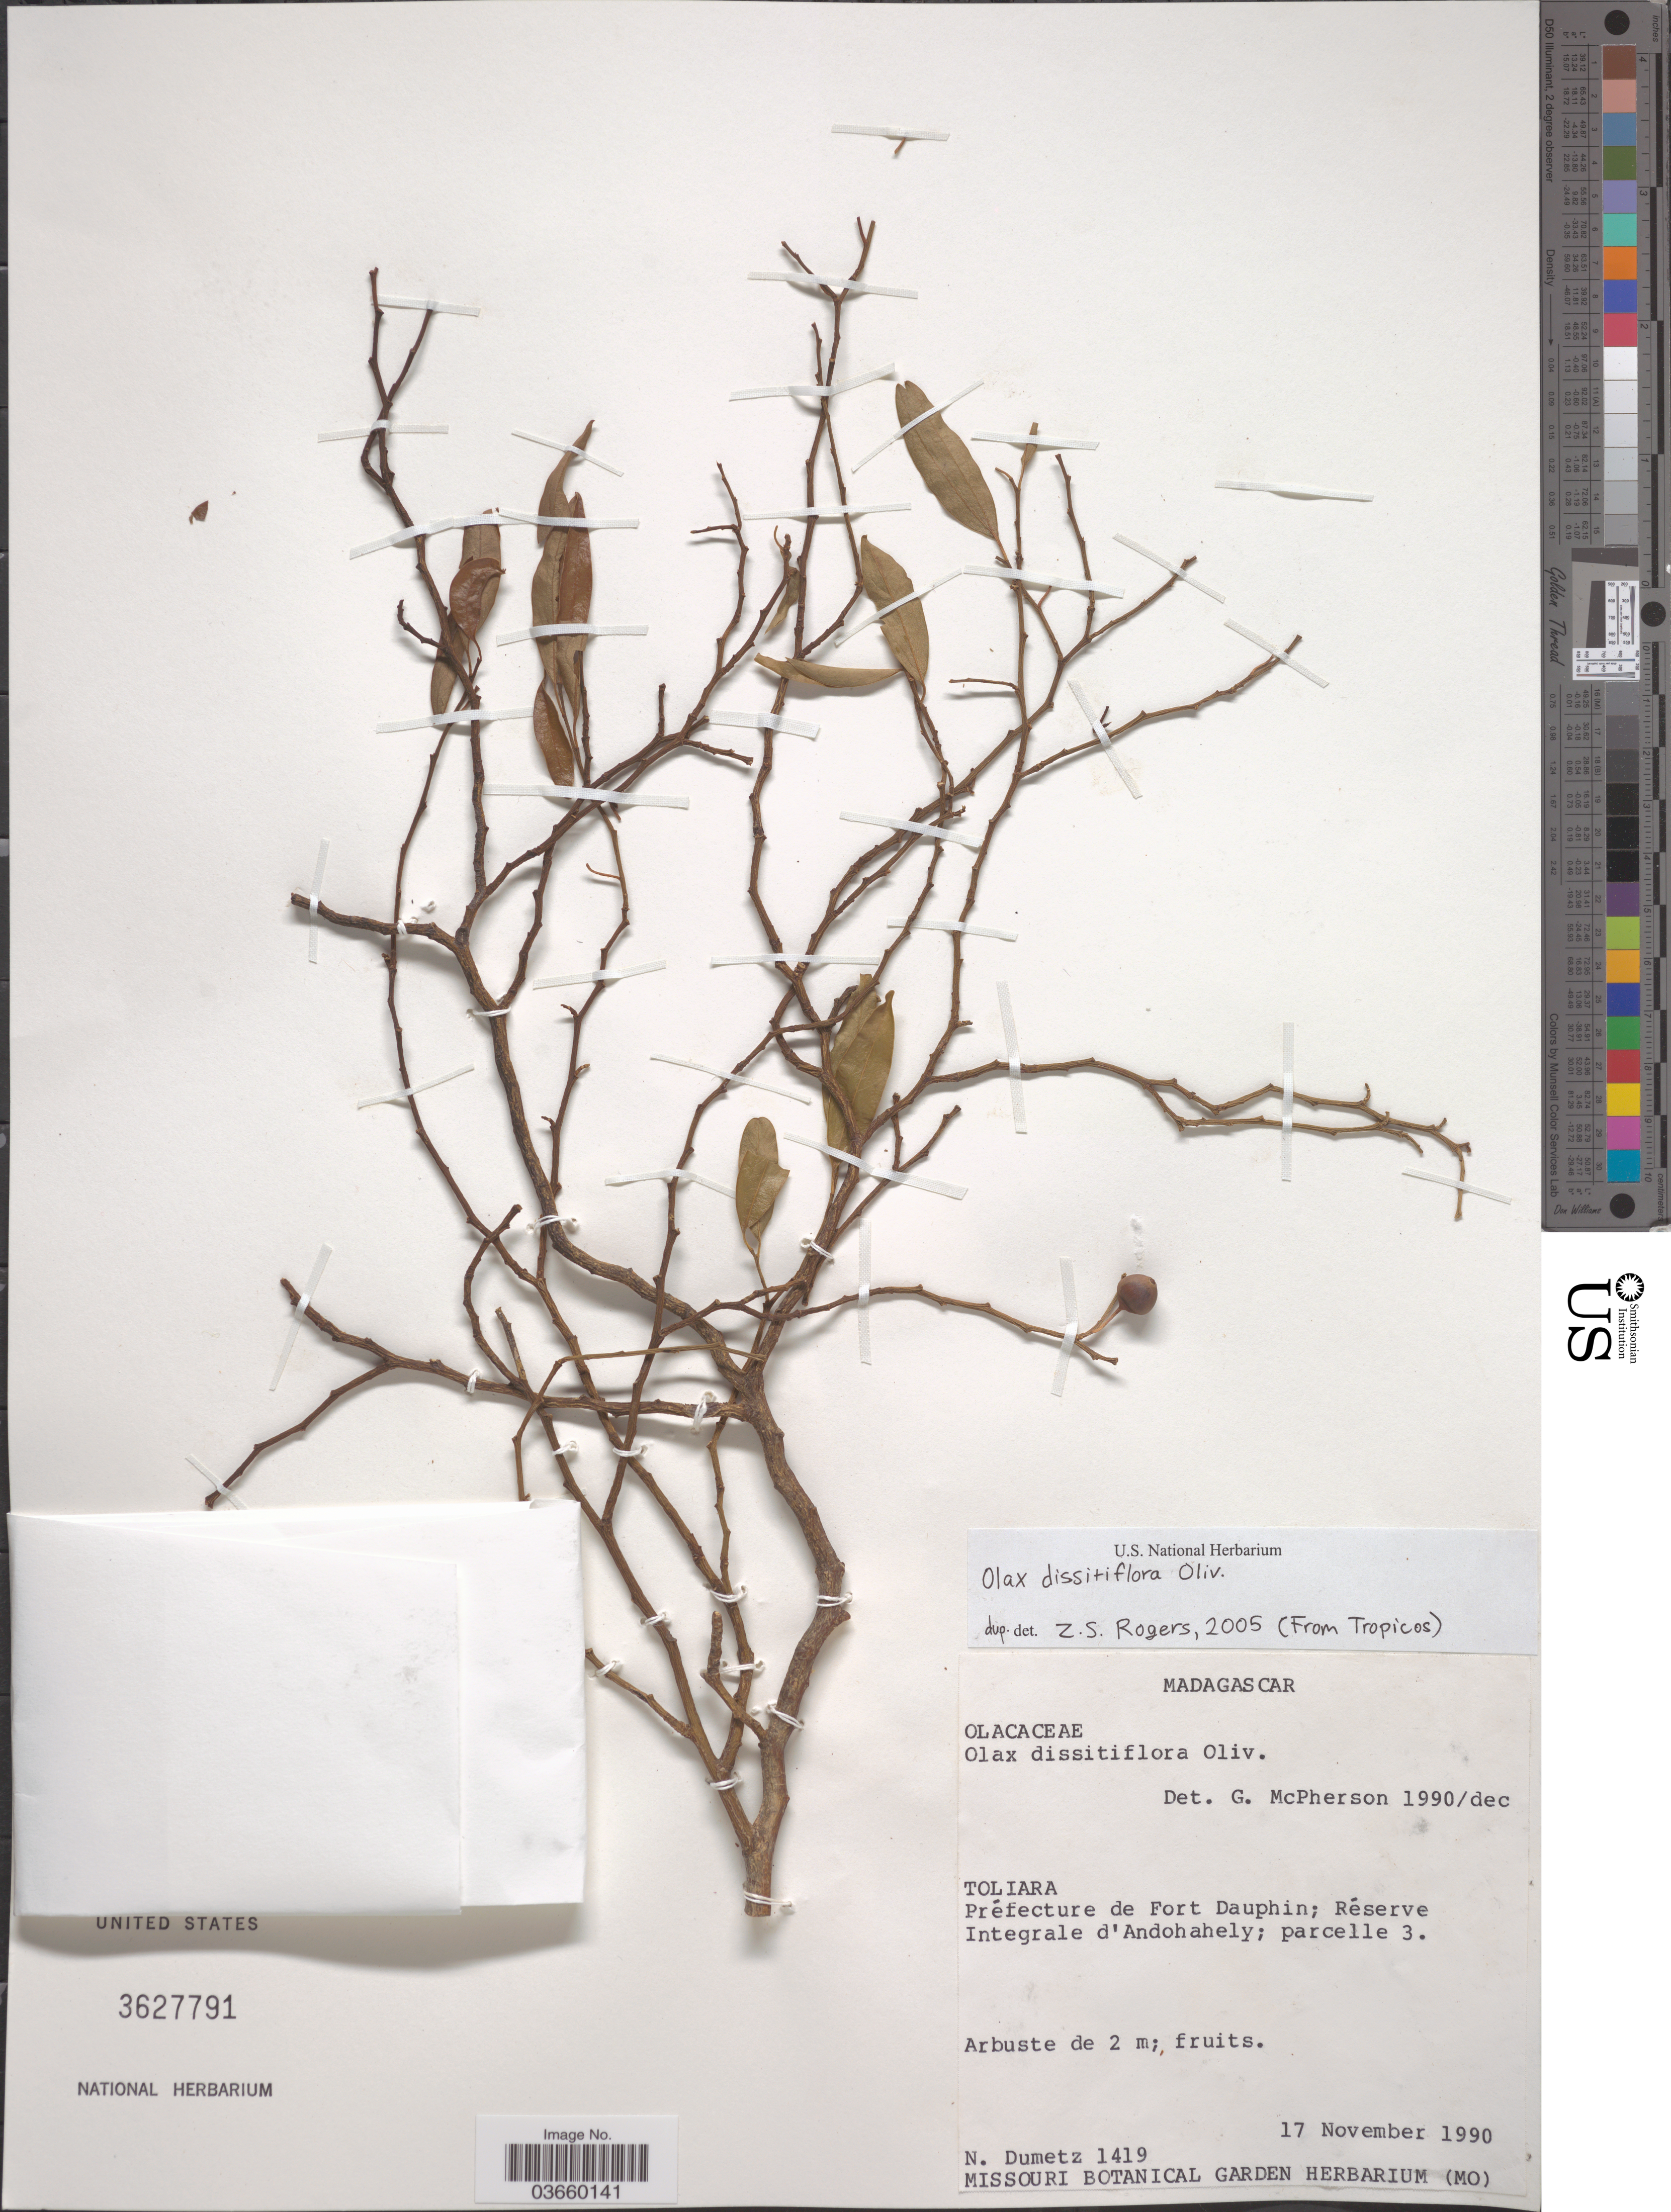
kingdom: Plantae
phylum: Tracheophyta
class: Magnoliopsida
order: Santalales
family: Olacaceae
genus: Olax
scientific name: Olax dissitiflora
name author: Oliv.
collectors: N. Dumetz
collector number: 1419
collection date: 1990-11-17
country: Madagascar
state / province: Anosy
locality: Préfecture de Fort Dauphin; Réserve Integrale d'Andohahely; parcelle 3.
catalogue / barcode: US 3627791